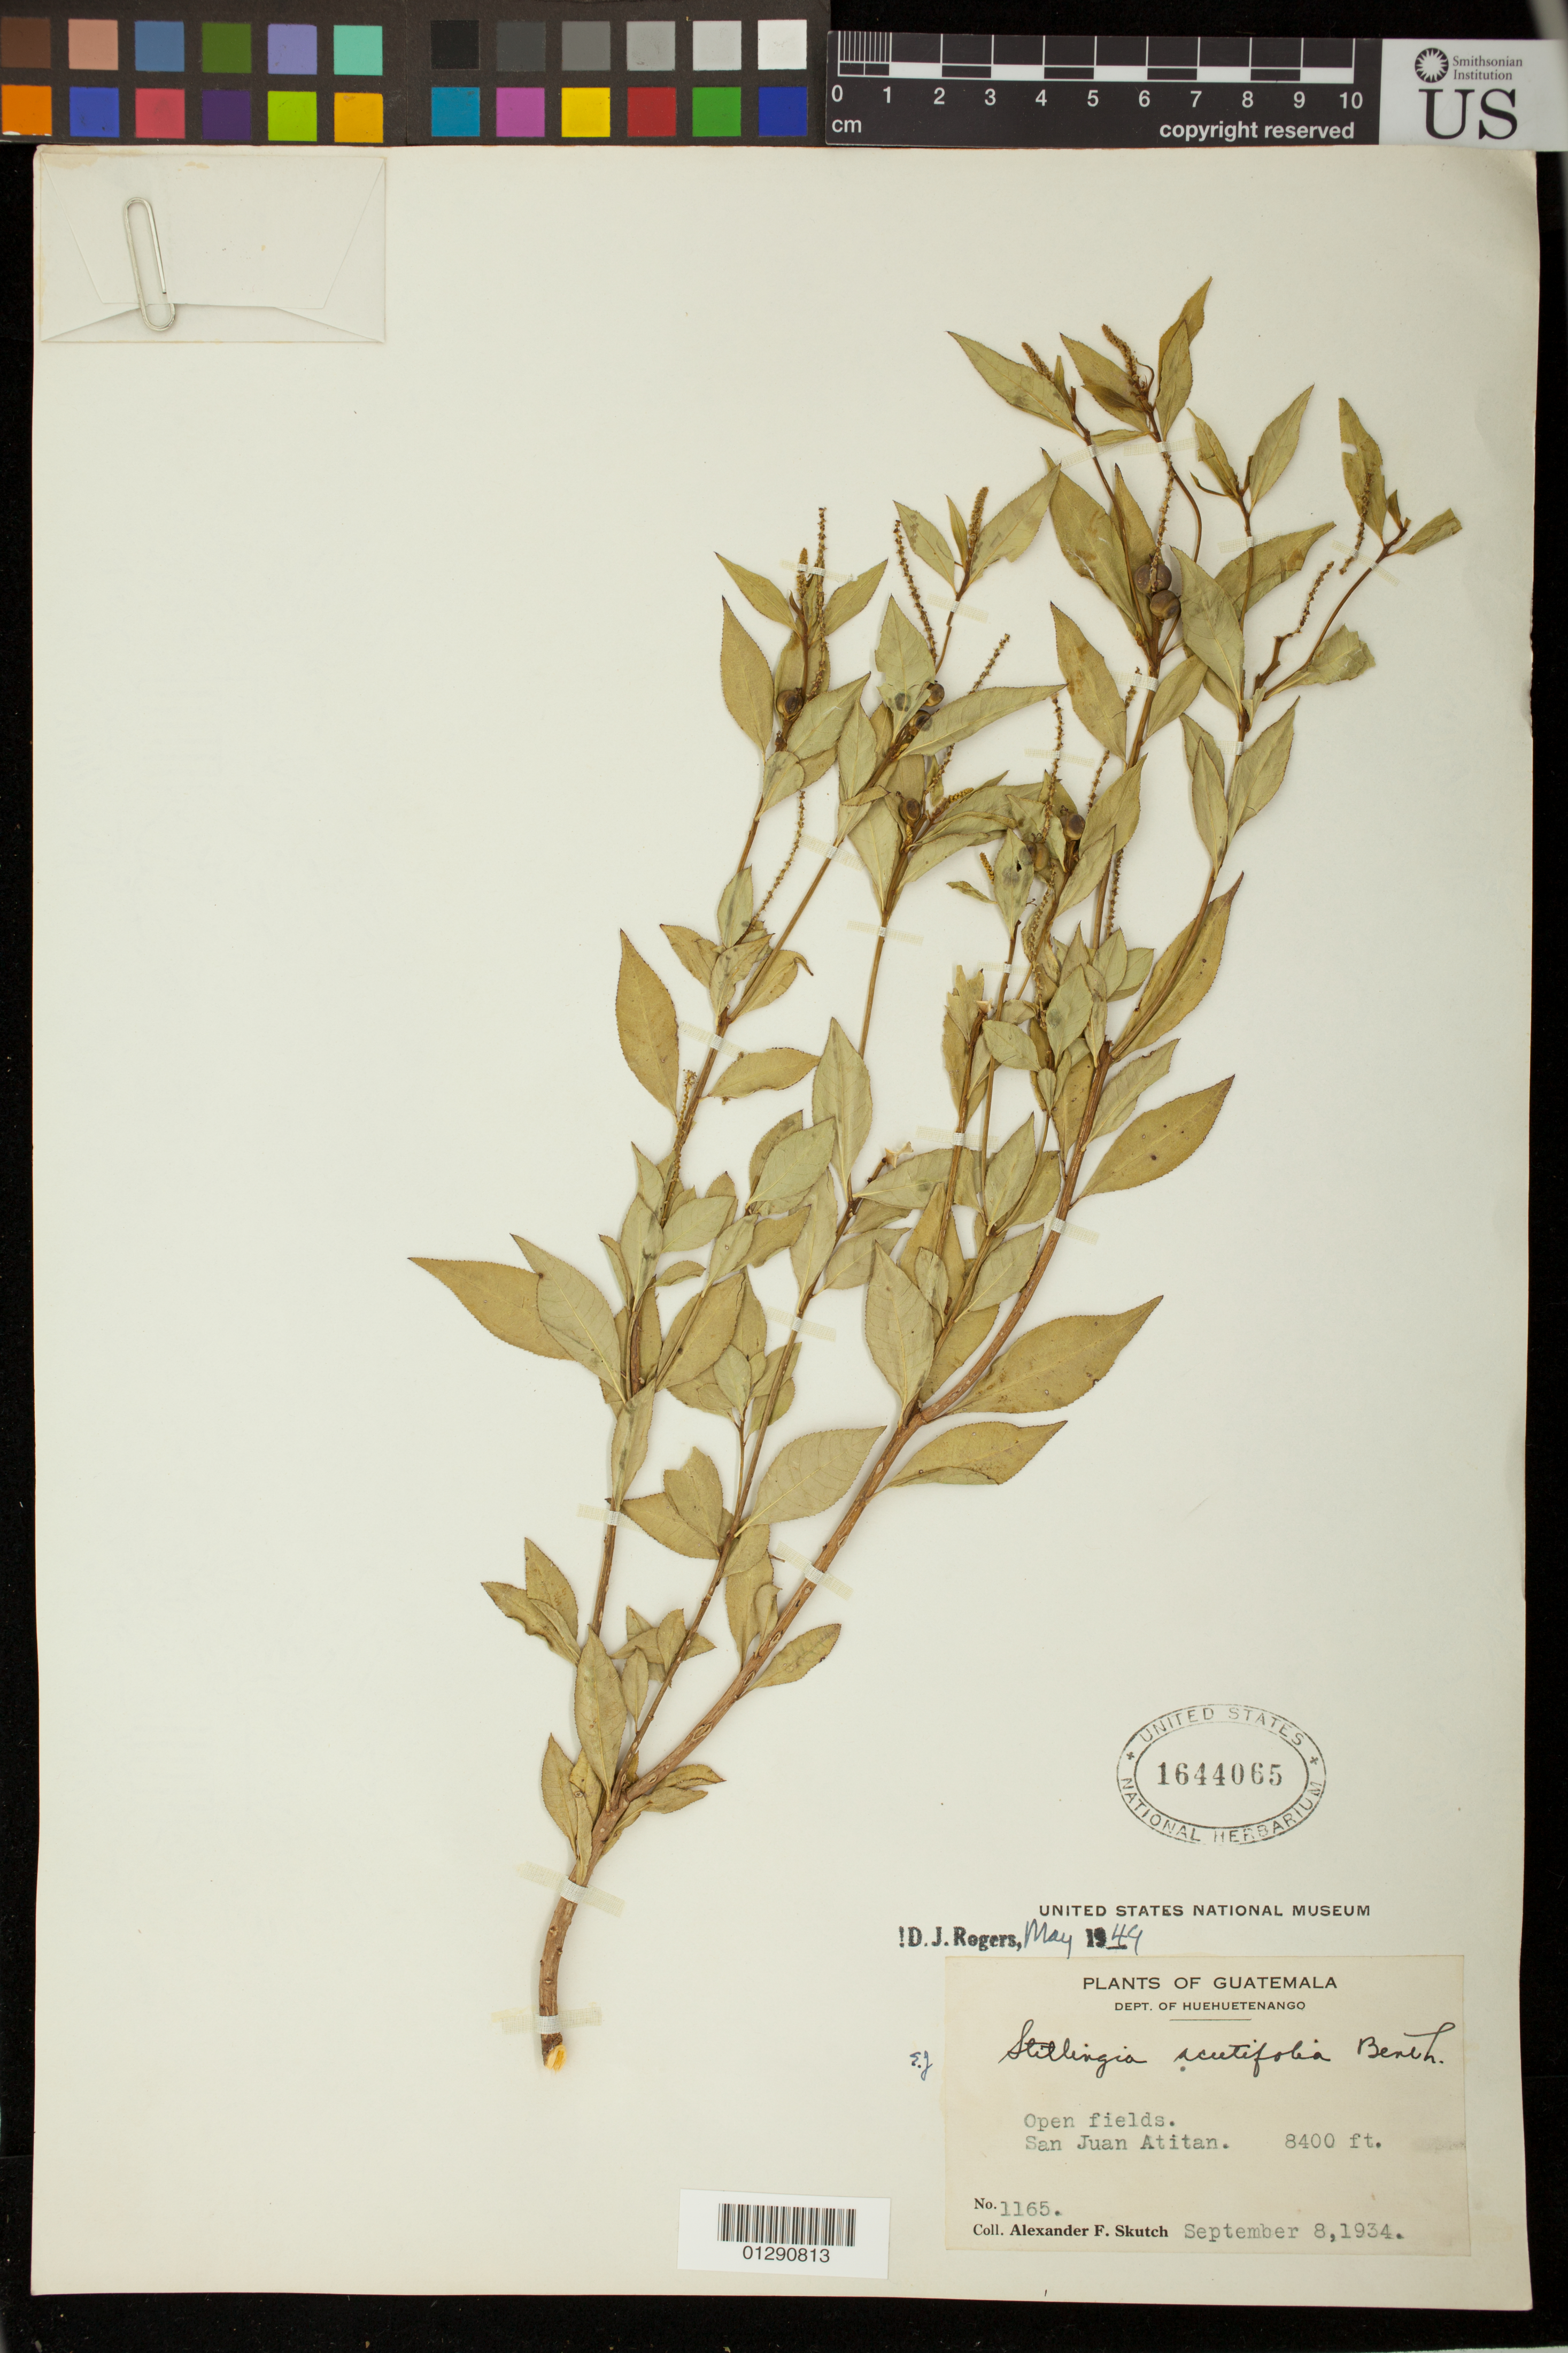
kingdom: Plantae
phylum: Tracheophyta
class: Magnoliopsida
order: Malpighiales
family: Euphorbiaceae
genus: Stillingia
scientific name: Stillingia acutifolia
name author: (Benth.) Benth. ex Hemsl.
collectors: A. F. Skutch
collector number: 1165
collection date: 1934-09-08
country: Guatemala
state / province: Huehuetenango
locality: San Jan Atitan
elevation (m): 2560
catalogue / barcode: US 1644065